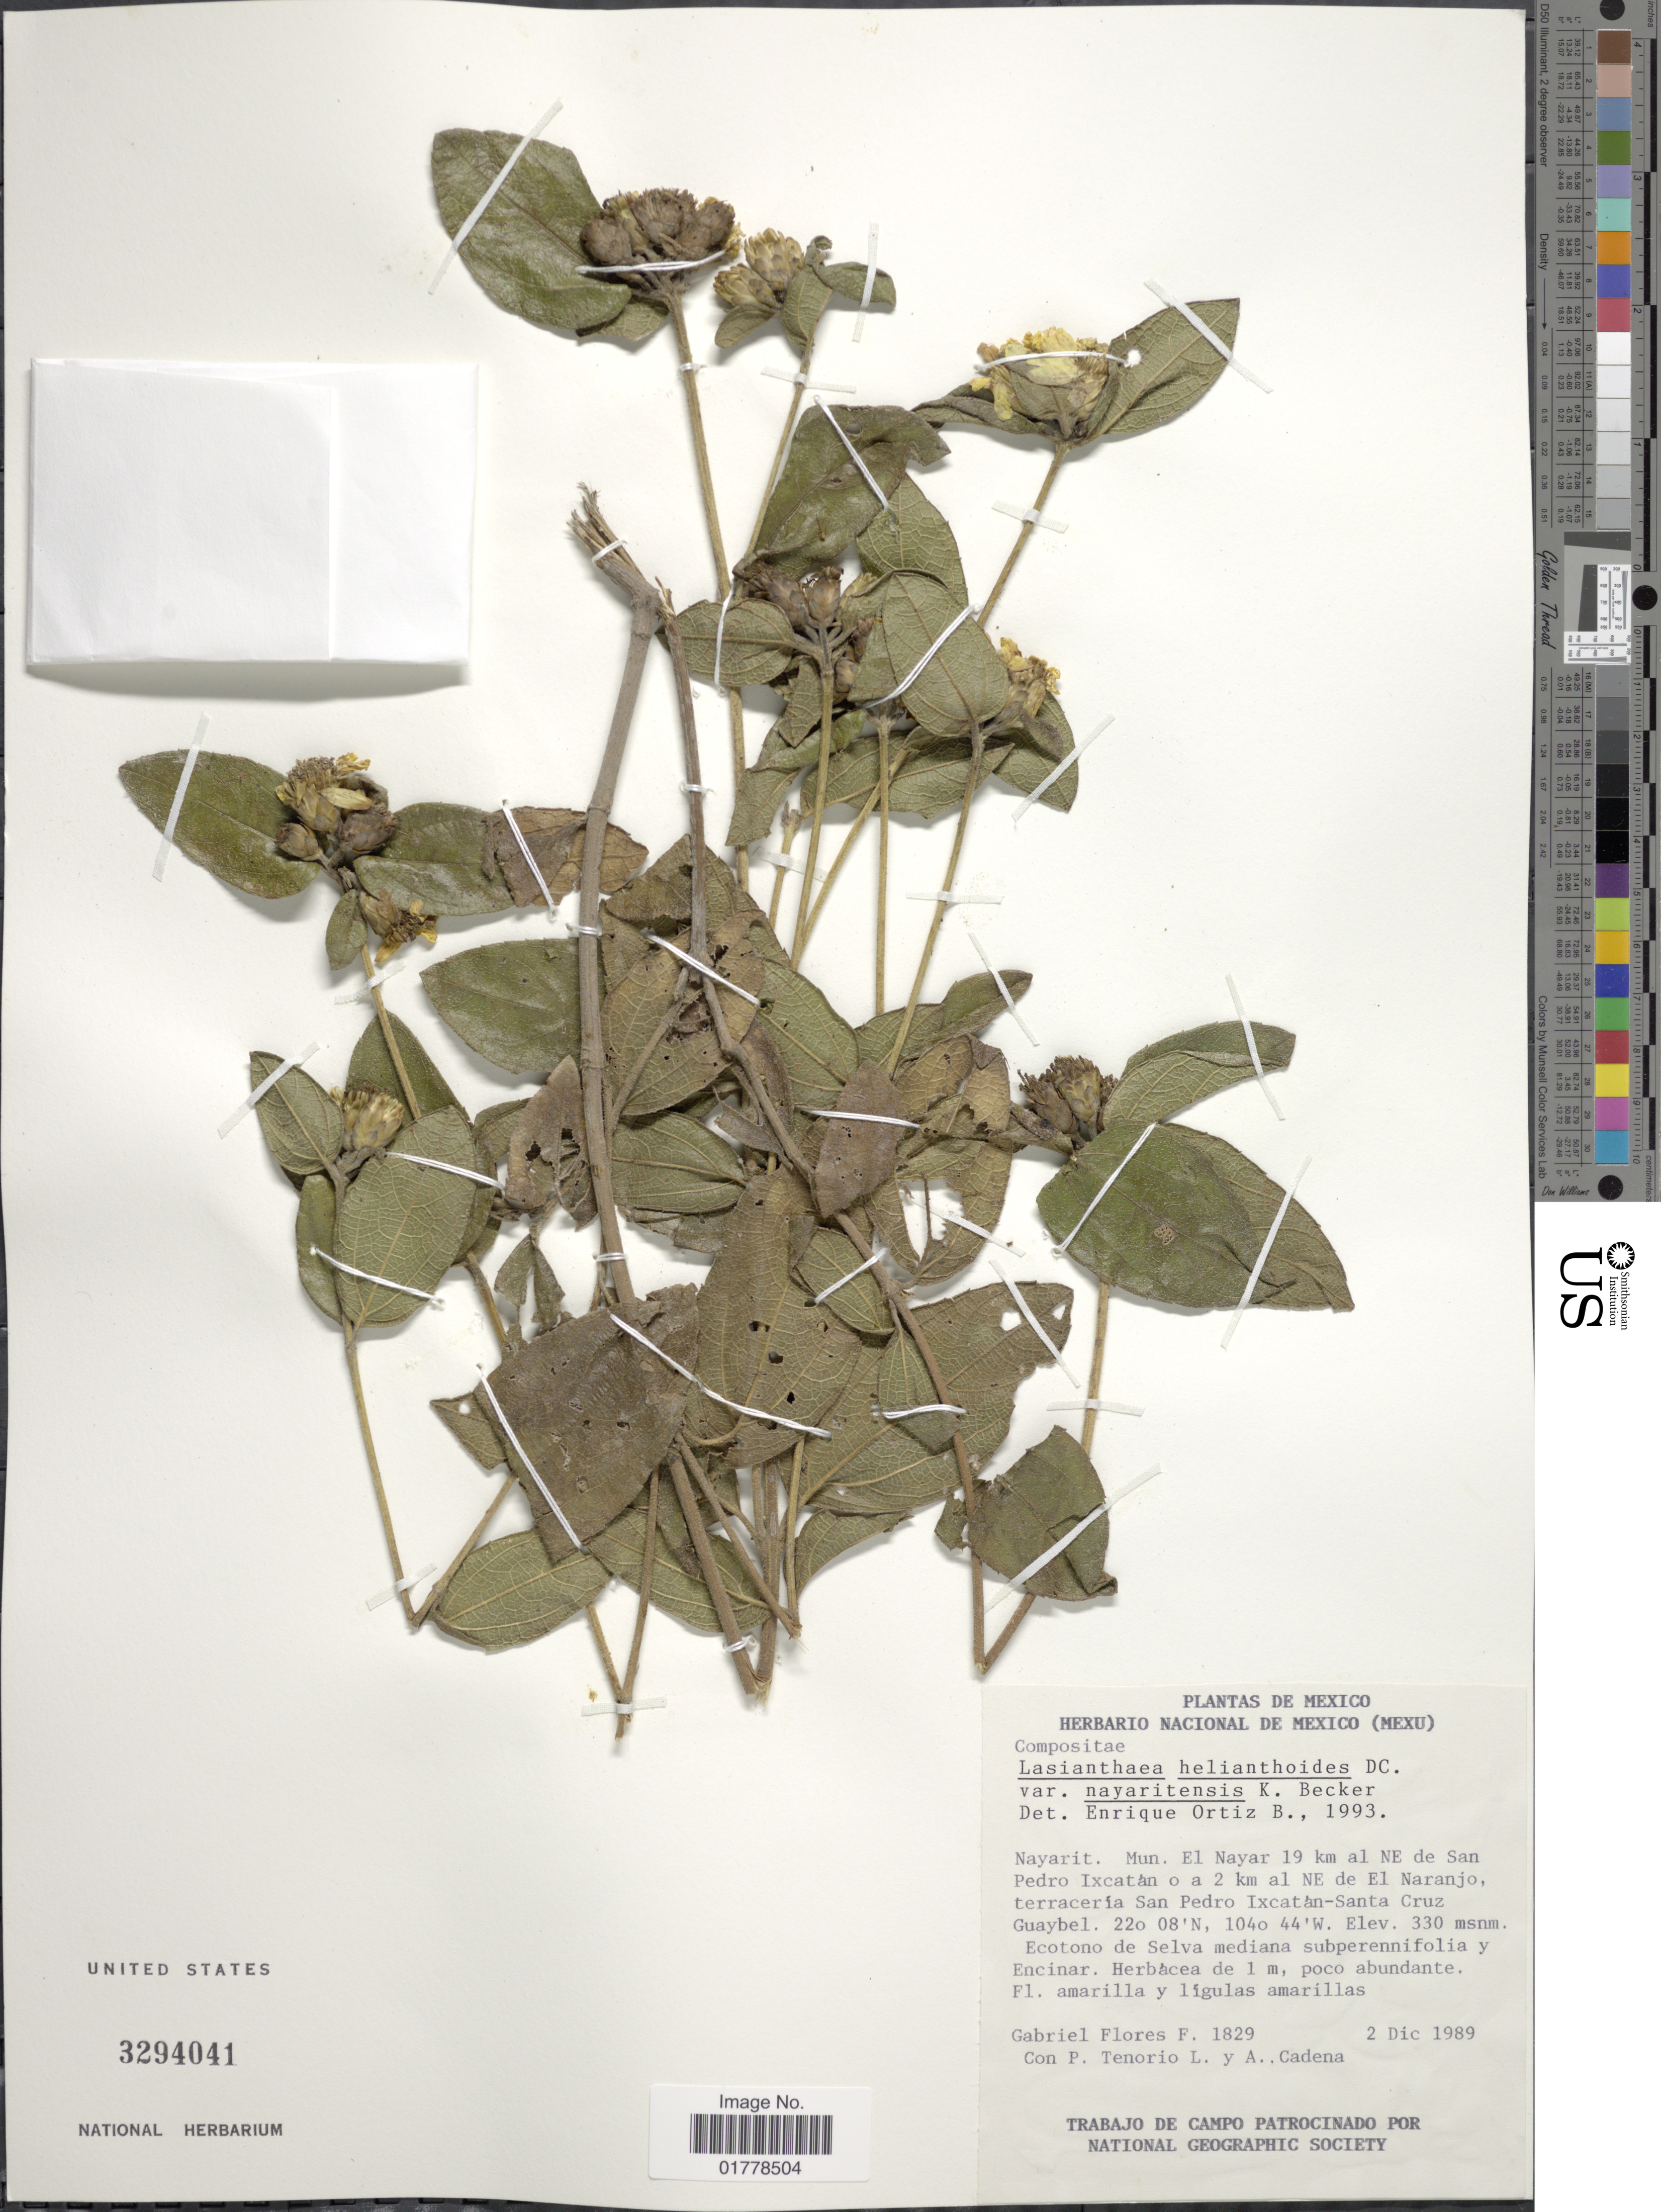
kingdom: Plantae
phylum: Tracheophyta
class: Magnoliopsida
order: Asterales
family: Asteraceae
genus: Lasianthaea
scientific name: Lasianthaea helianthoides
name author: Zucc. & DC.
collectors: G. Flores F., P. Tenorio L. & A. Cadena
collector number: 1829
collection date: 1989-12-02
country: Mexico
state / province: Nayarit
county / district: Nayar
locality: Nayarit. Mun. El Nayar 19 km al NE de San Pedro Ixcatán o a 2 km al NE de Eli oNaranjo, terracería San Pedro Ixcatán-Santa Cruz Guaybel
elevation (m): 330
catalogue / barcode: US 3294041